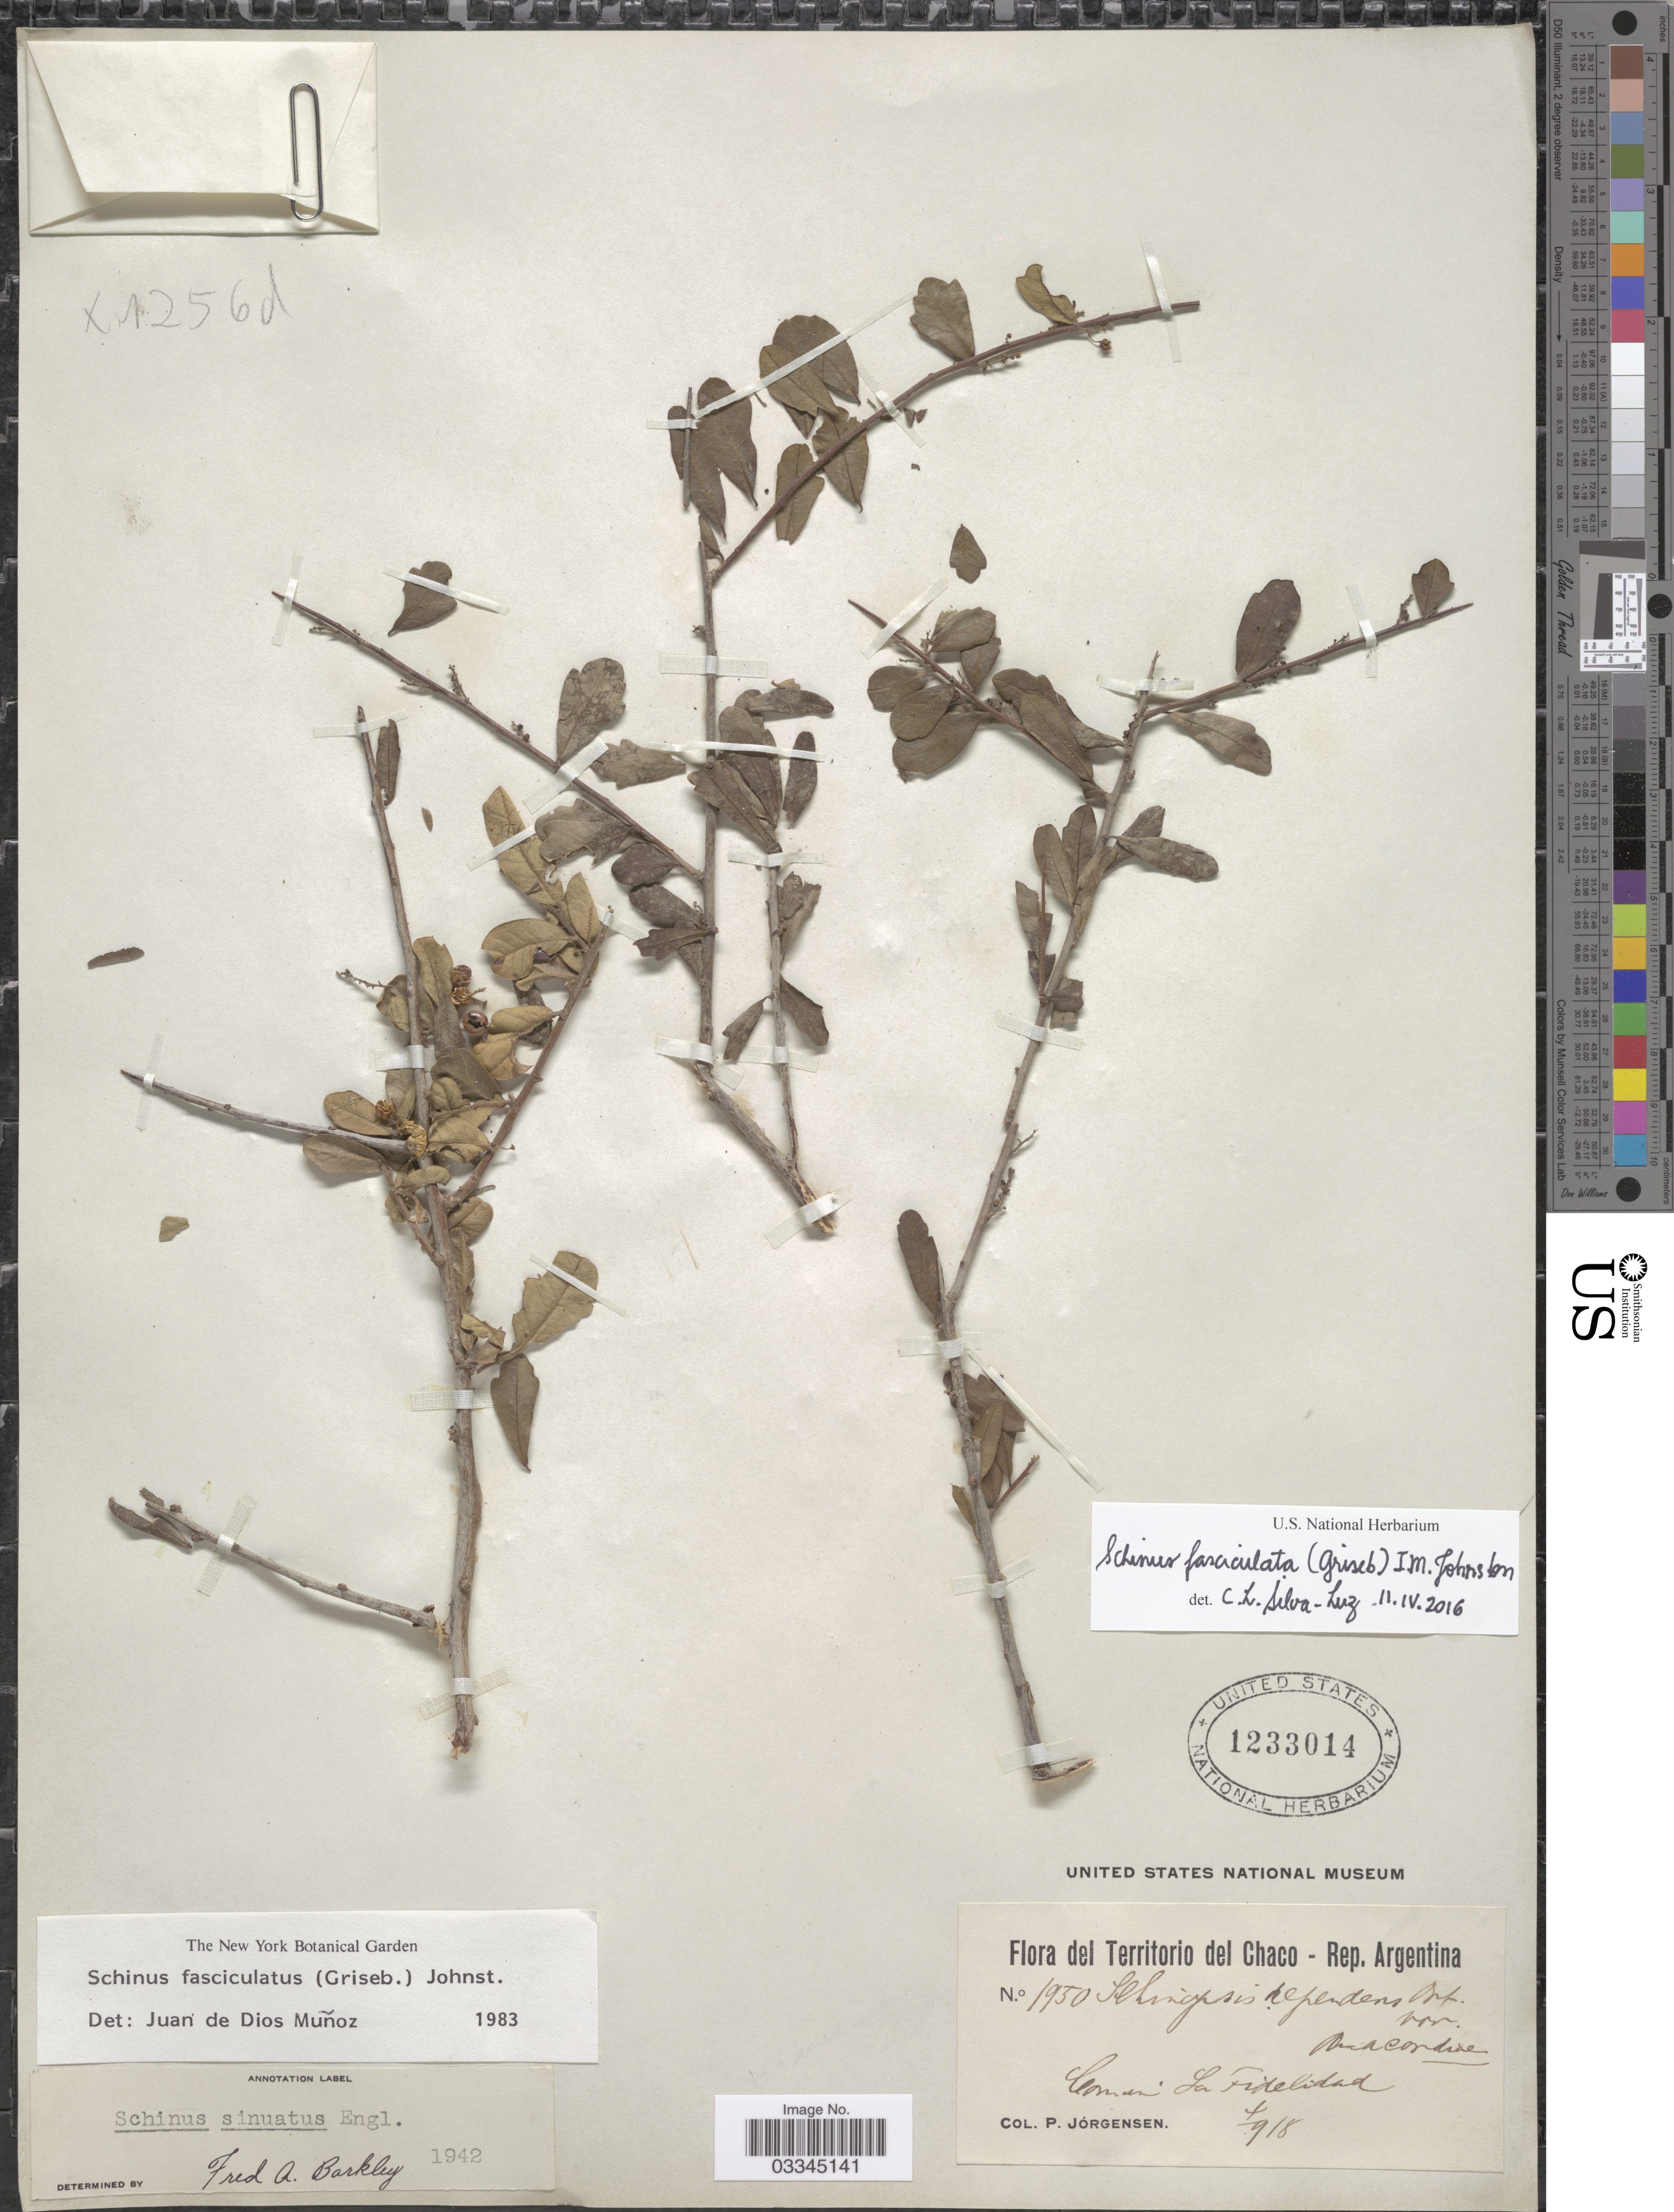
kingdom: Plantae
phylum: Tracheophyta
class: Magnoliopsida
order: Sapindales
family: Anacardiaceae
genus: Schinus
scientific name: Schinus fasciculata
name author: (Griseb.) I.M. Johnst.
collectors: P. Jörgensen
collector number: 1950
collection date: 1918-04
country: Argentina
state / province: Chaco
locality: Territorio del Chaco, Comun La Fidelidad.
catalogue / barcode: US 1233014